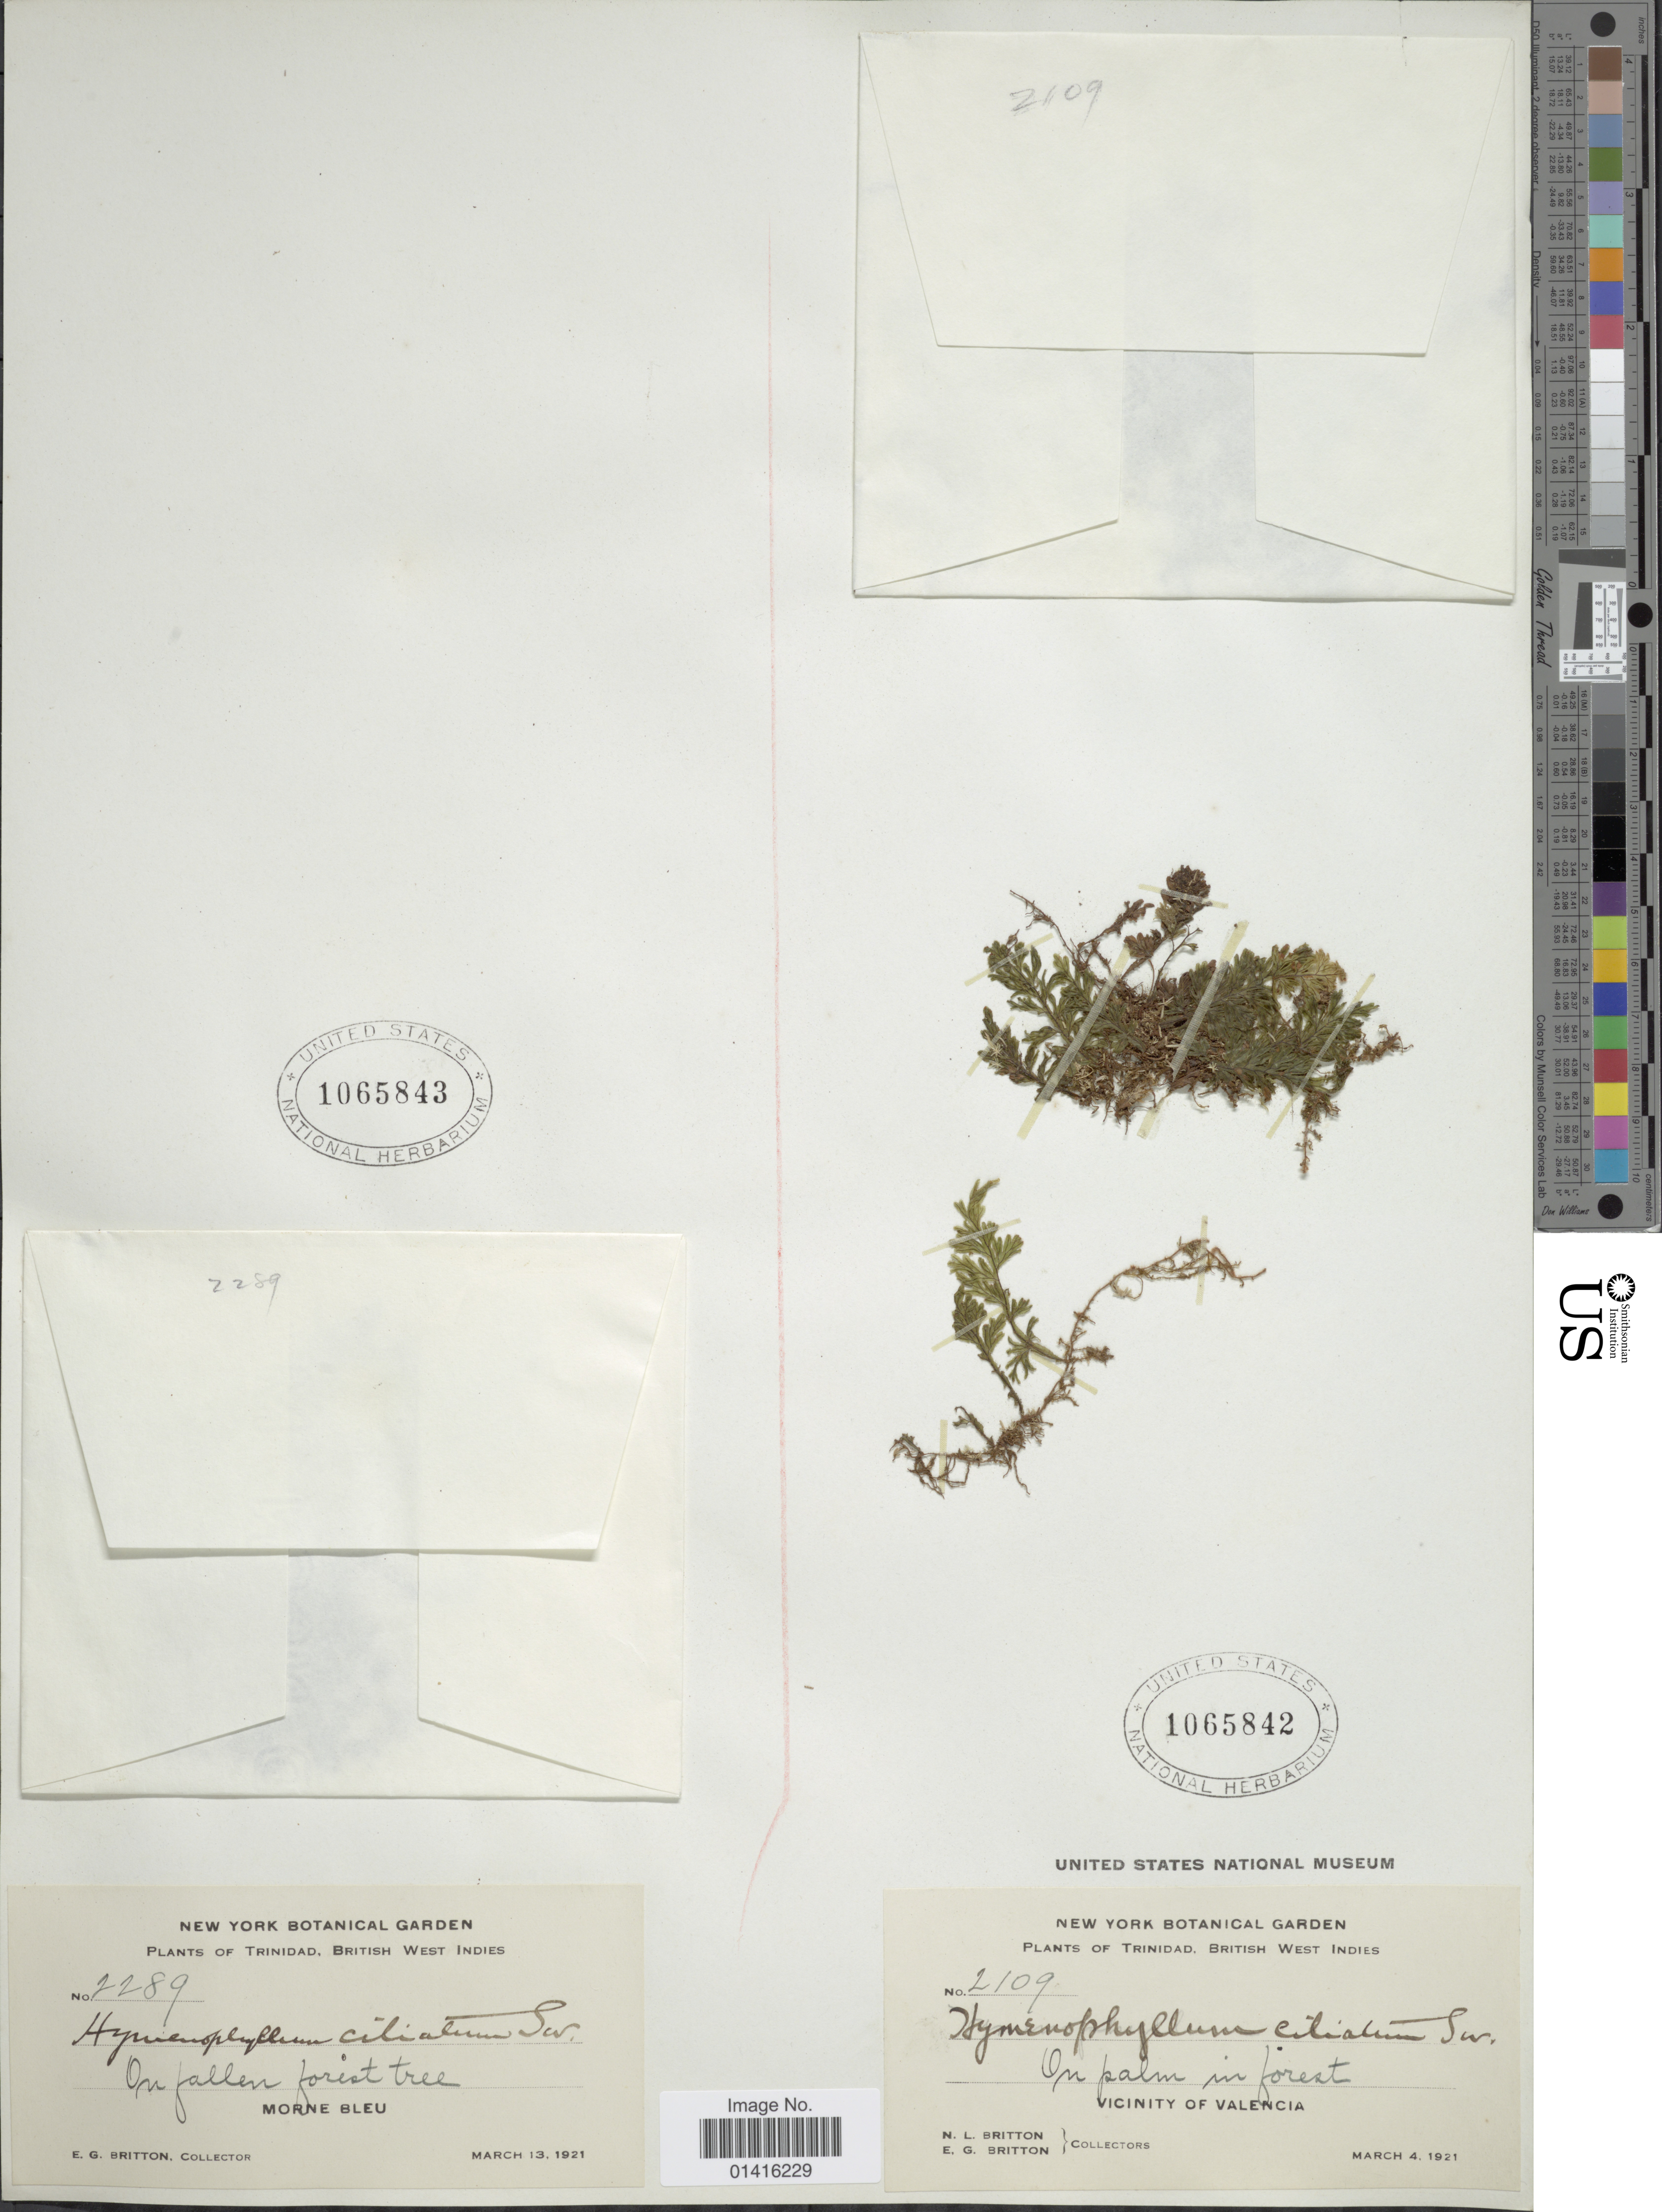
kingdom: Plantae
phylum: Tracheophyta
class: Polypodiopsida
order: Hymenophyllales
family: Hymenophyllaceae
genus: Hymenophyllum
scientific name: Hymenophyllum hirsutum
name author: (L.) Sw.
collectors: N. Britton & E. G. Britton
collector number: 2109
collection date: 1921-03-04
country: Trinidad and Tobago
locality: Trinidad, British West Indies, vicinity of Valencia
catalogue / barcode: US 1065842-2